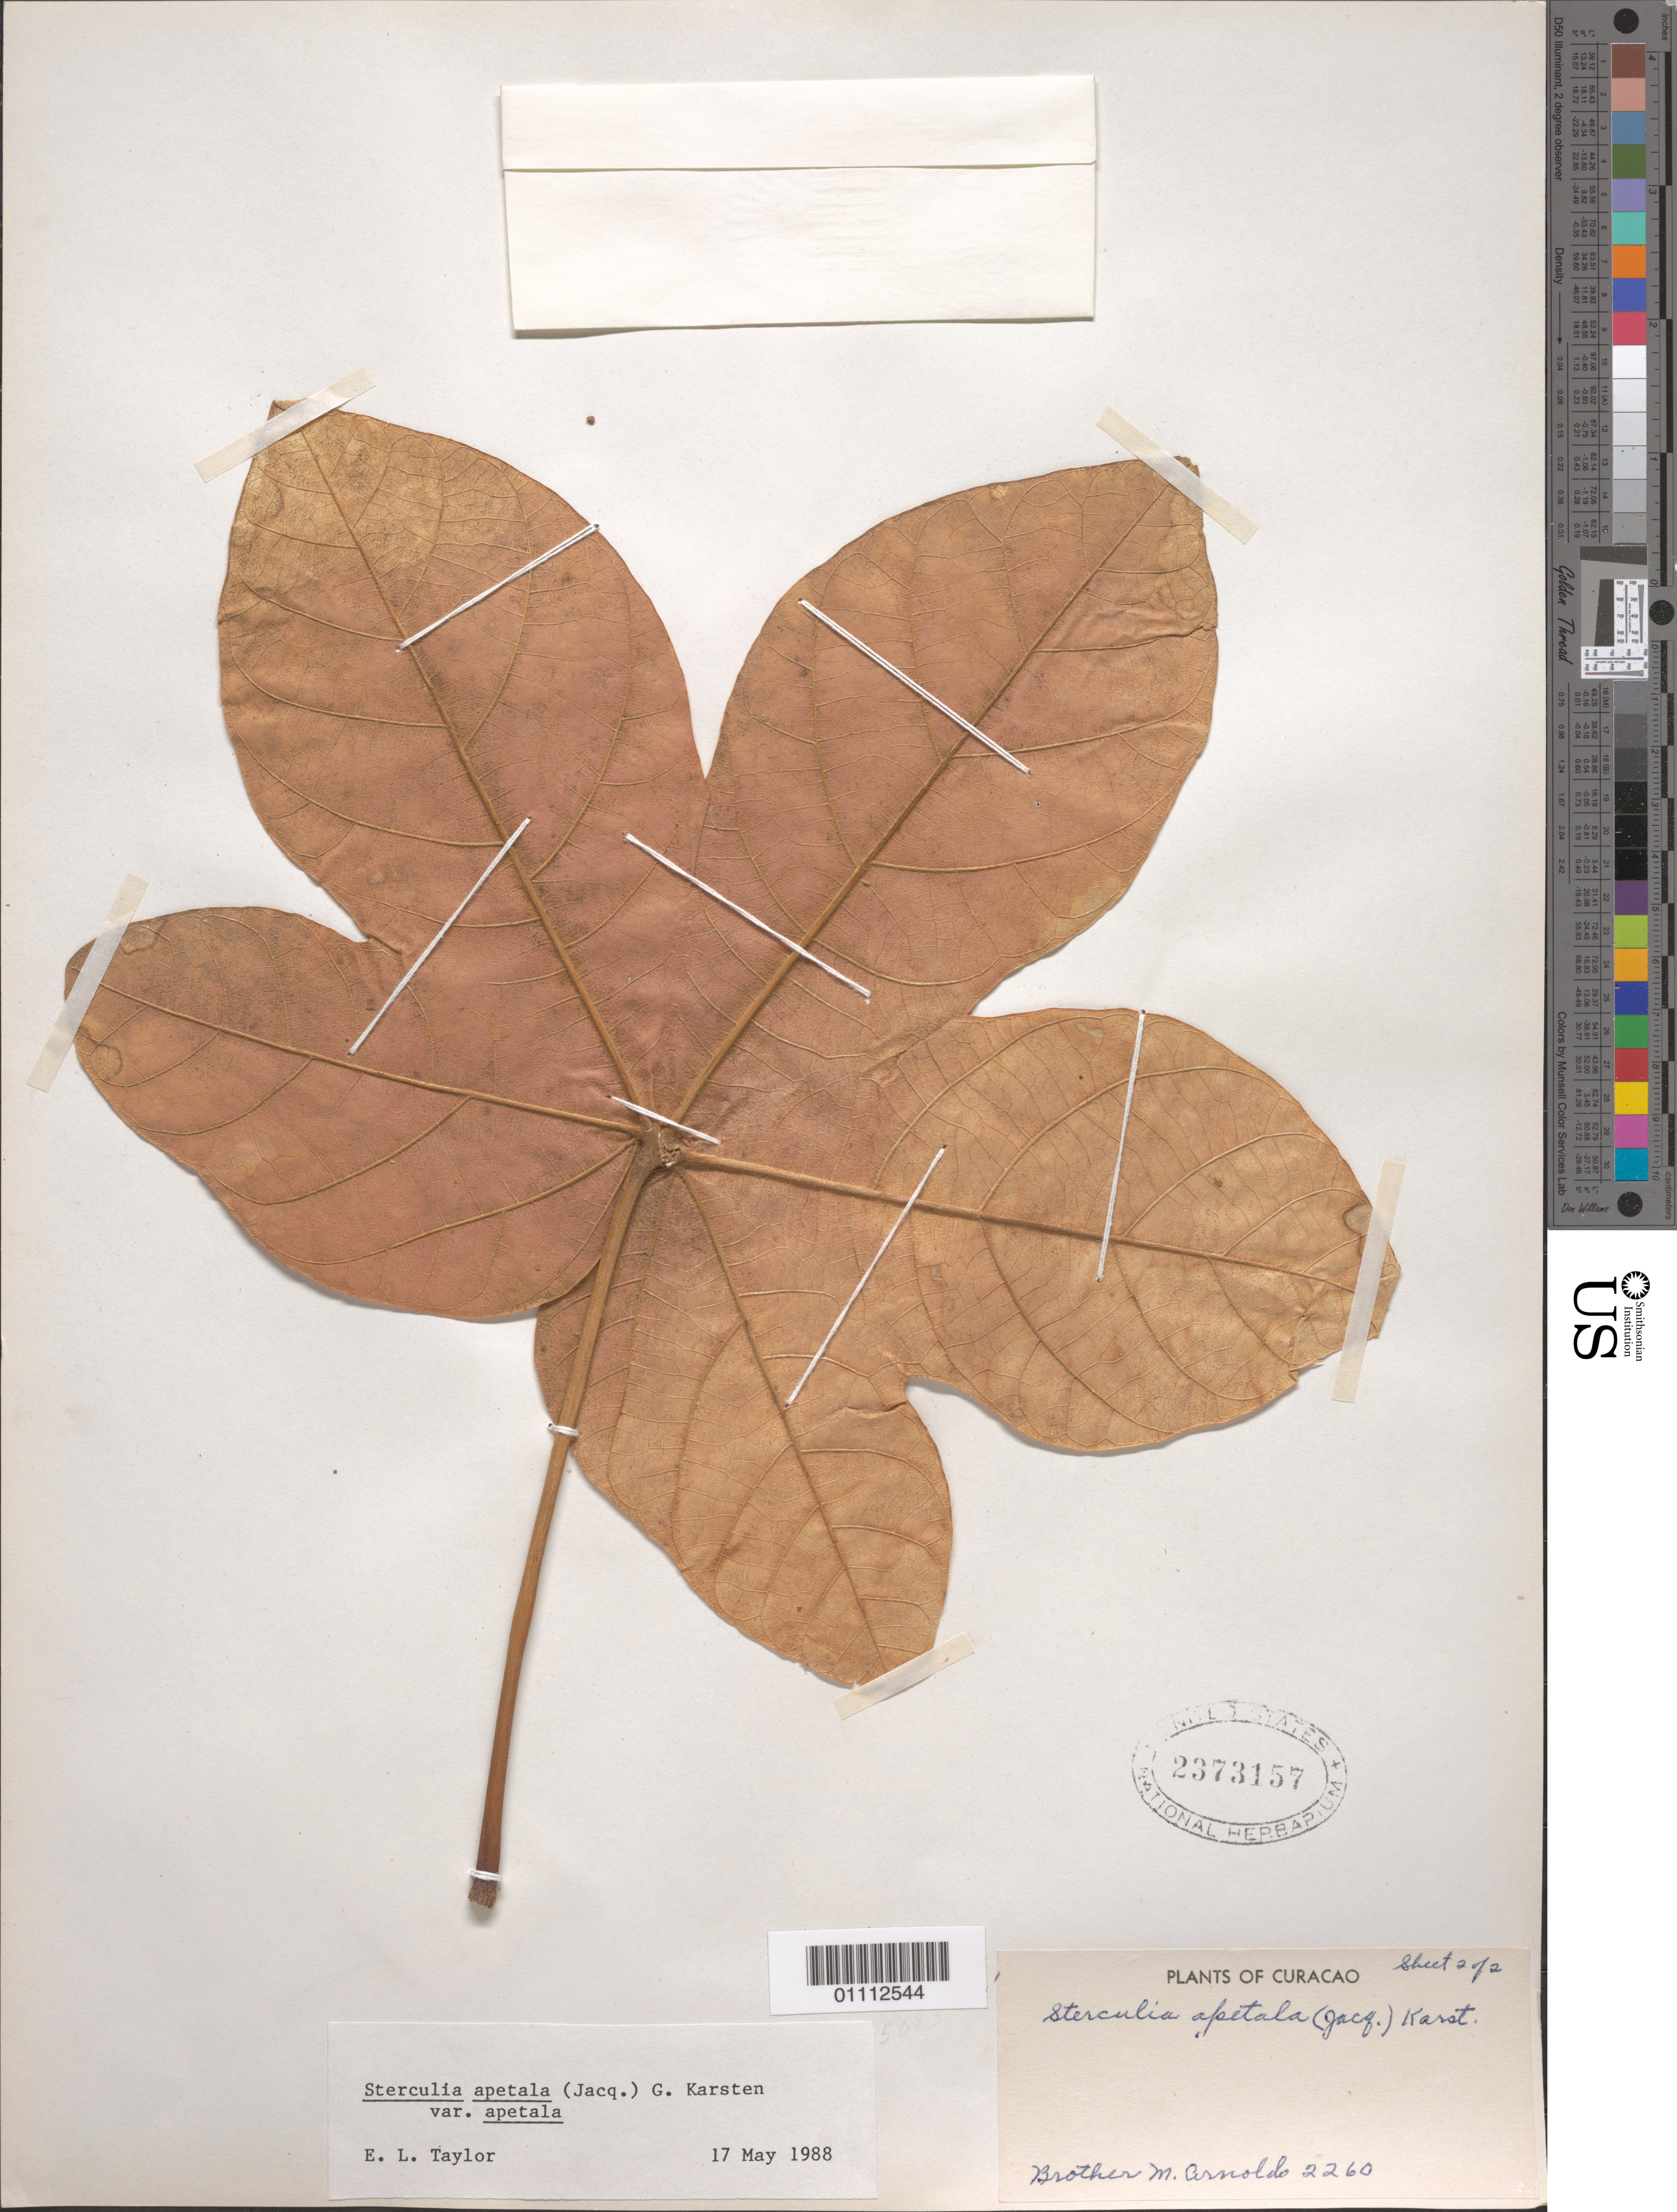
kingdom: Plantae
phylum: Tracheophyta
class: Magnoliopsida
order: Malvales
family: Malvaceae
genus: Sterculia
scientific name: Sterculia apetala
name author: (Jacq.) H. Karst.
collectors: N. Arnoldo-Broeders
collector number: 2260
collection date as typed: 1959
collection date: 1959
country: Curaçao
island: Curaçao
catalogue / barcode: US 2373157